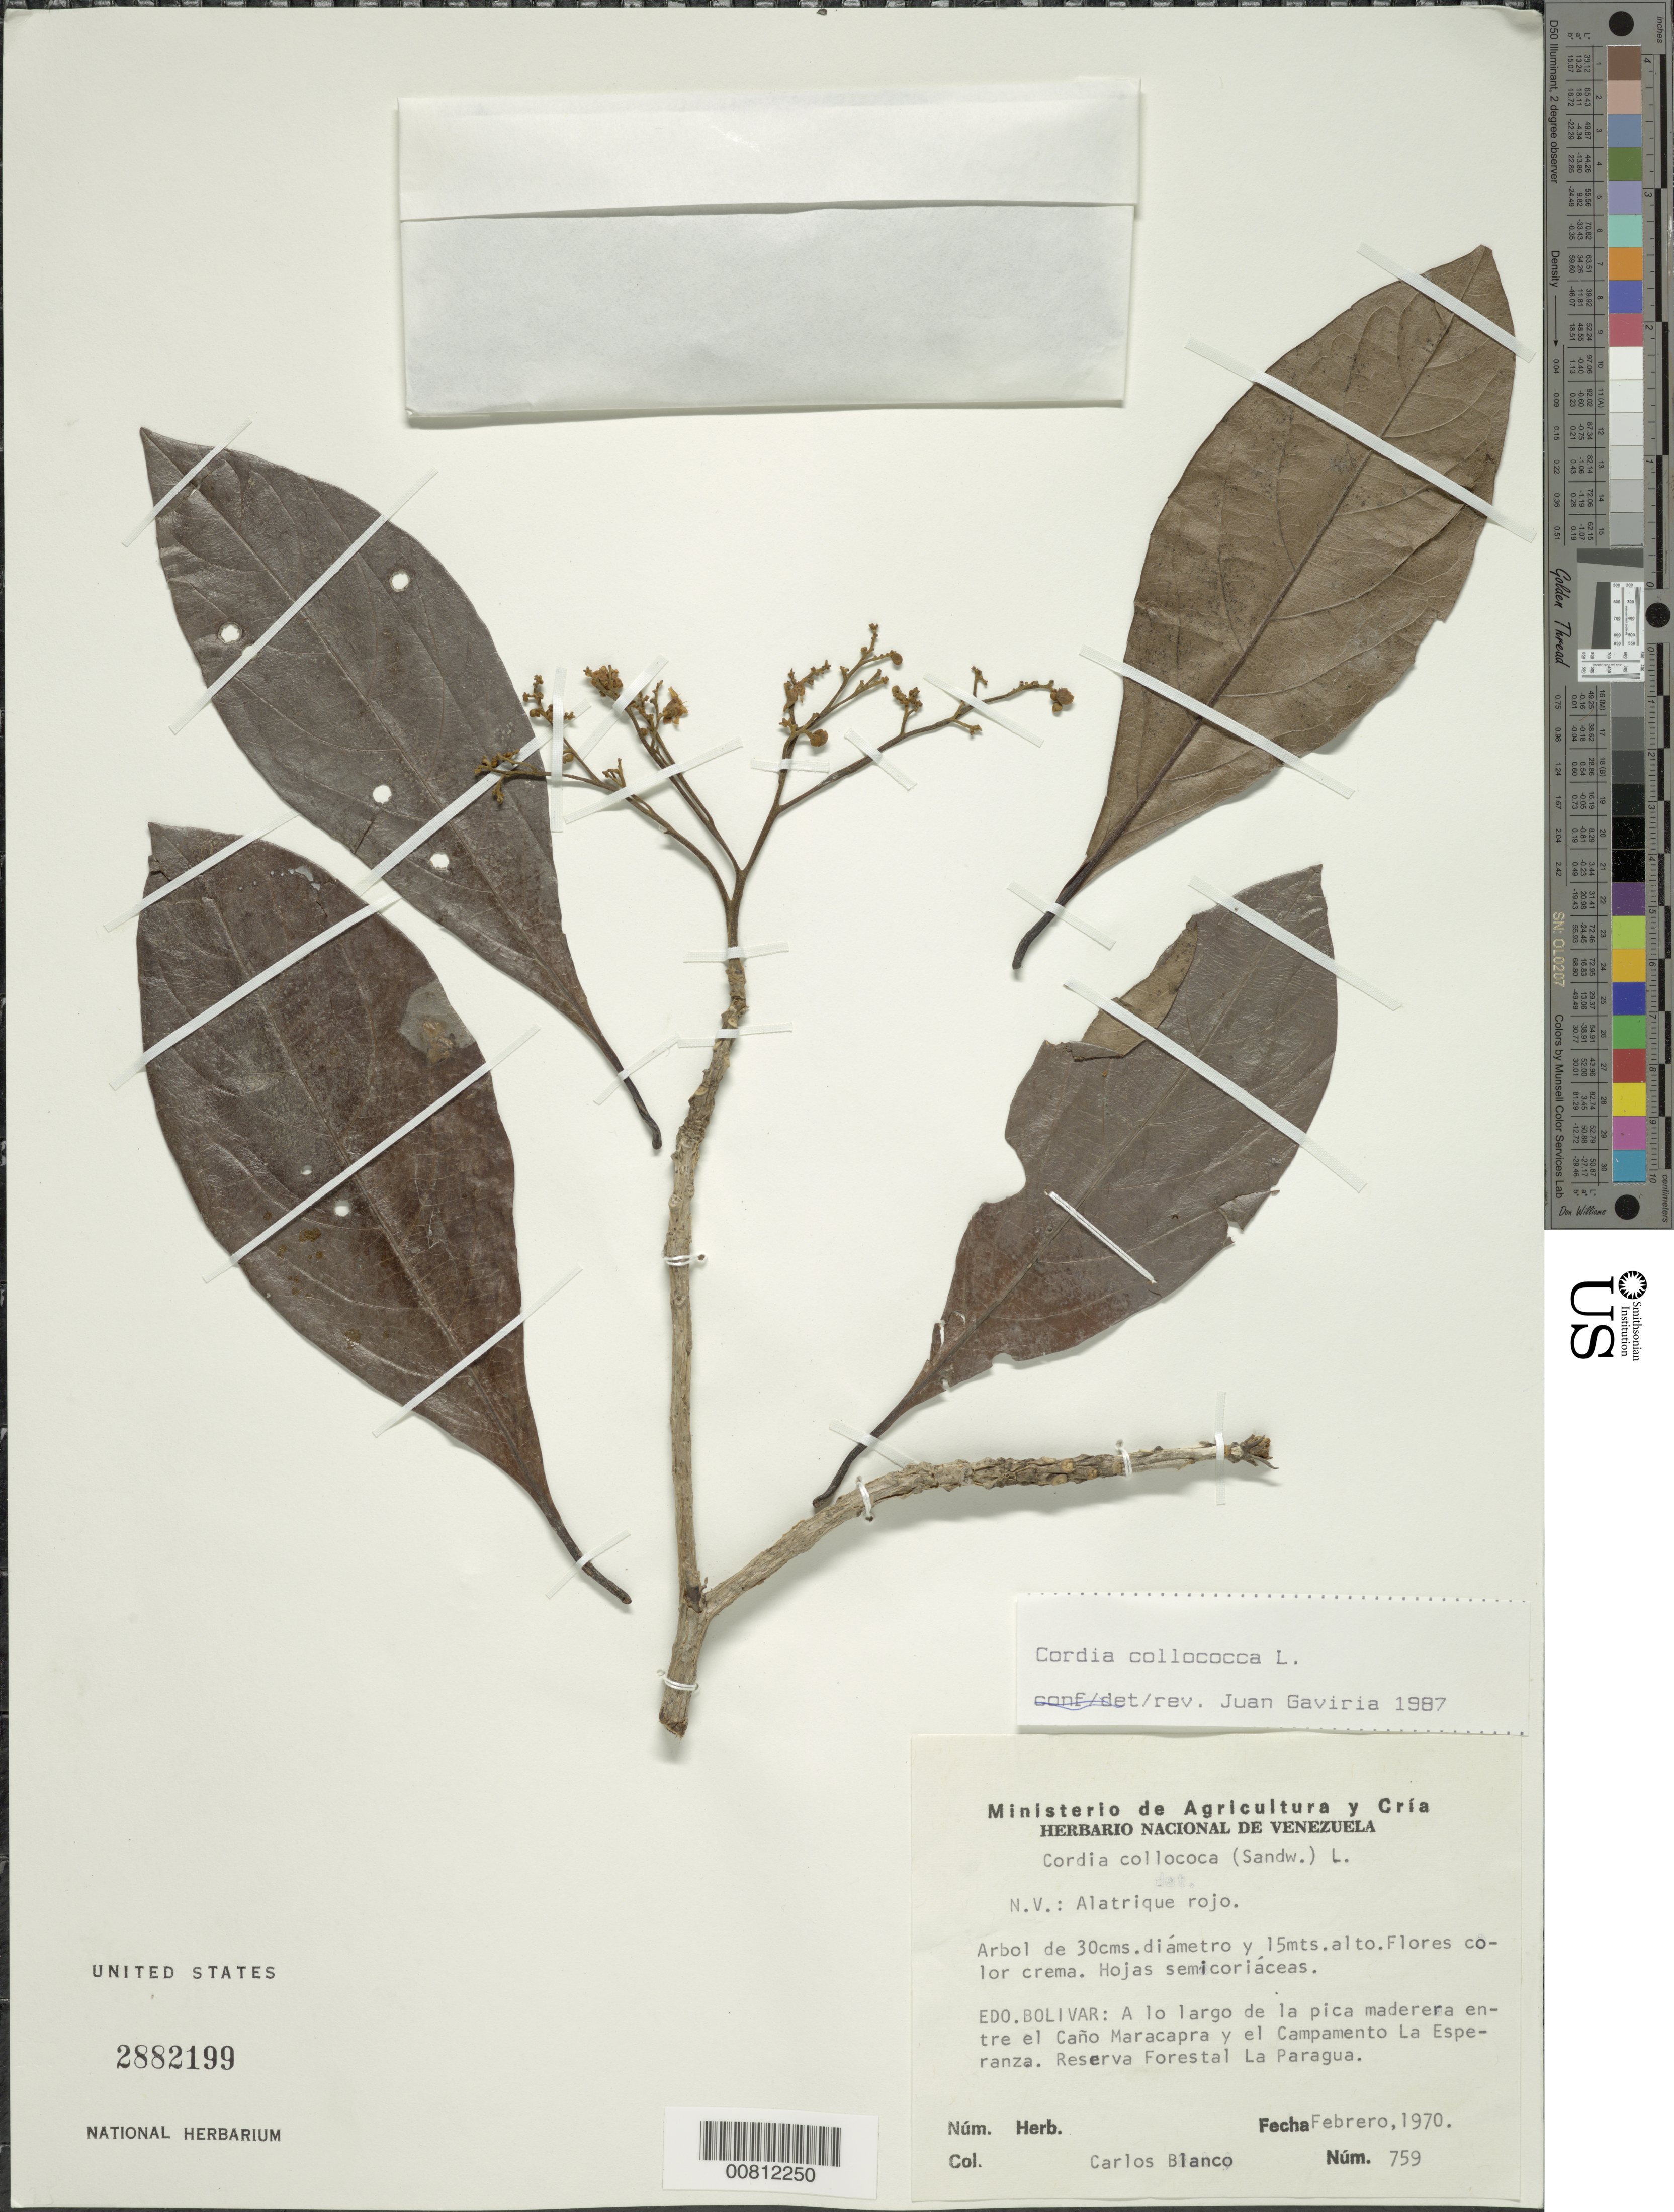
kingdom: Plantae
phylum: Tracheophyta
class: Magnoliopsida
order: Boraginales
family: Cordiaceae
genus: Cordia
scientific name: Cordia collococca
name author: L.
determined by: Gaviria, J. C.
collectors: C. A. Blanco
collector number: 759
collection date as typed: Feb-70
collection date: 1970-02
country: Venezuela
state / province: Bolívar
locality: Reserva Forestal La Paragua, a lo largo de la pica maderera entre el Caño Maracapra y el Campamento La Esperanza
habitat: Largo de la pica maderera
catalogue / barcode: US 2882199